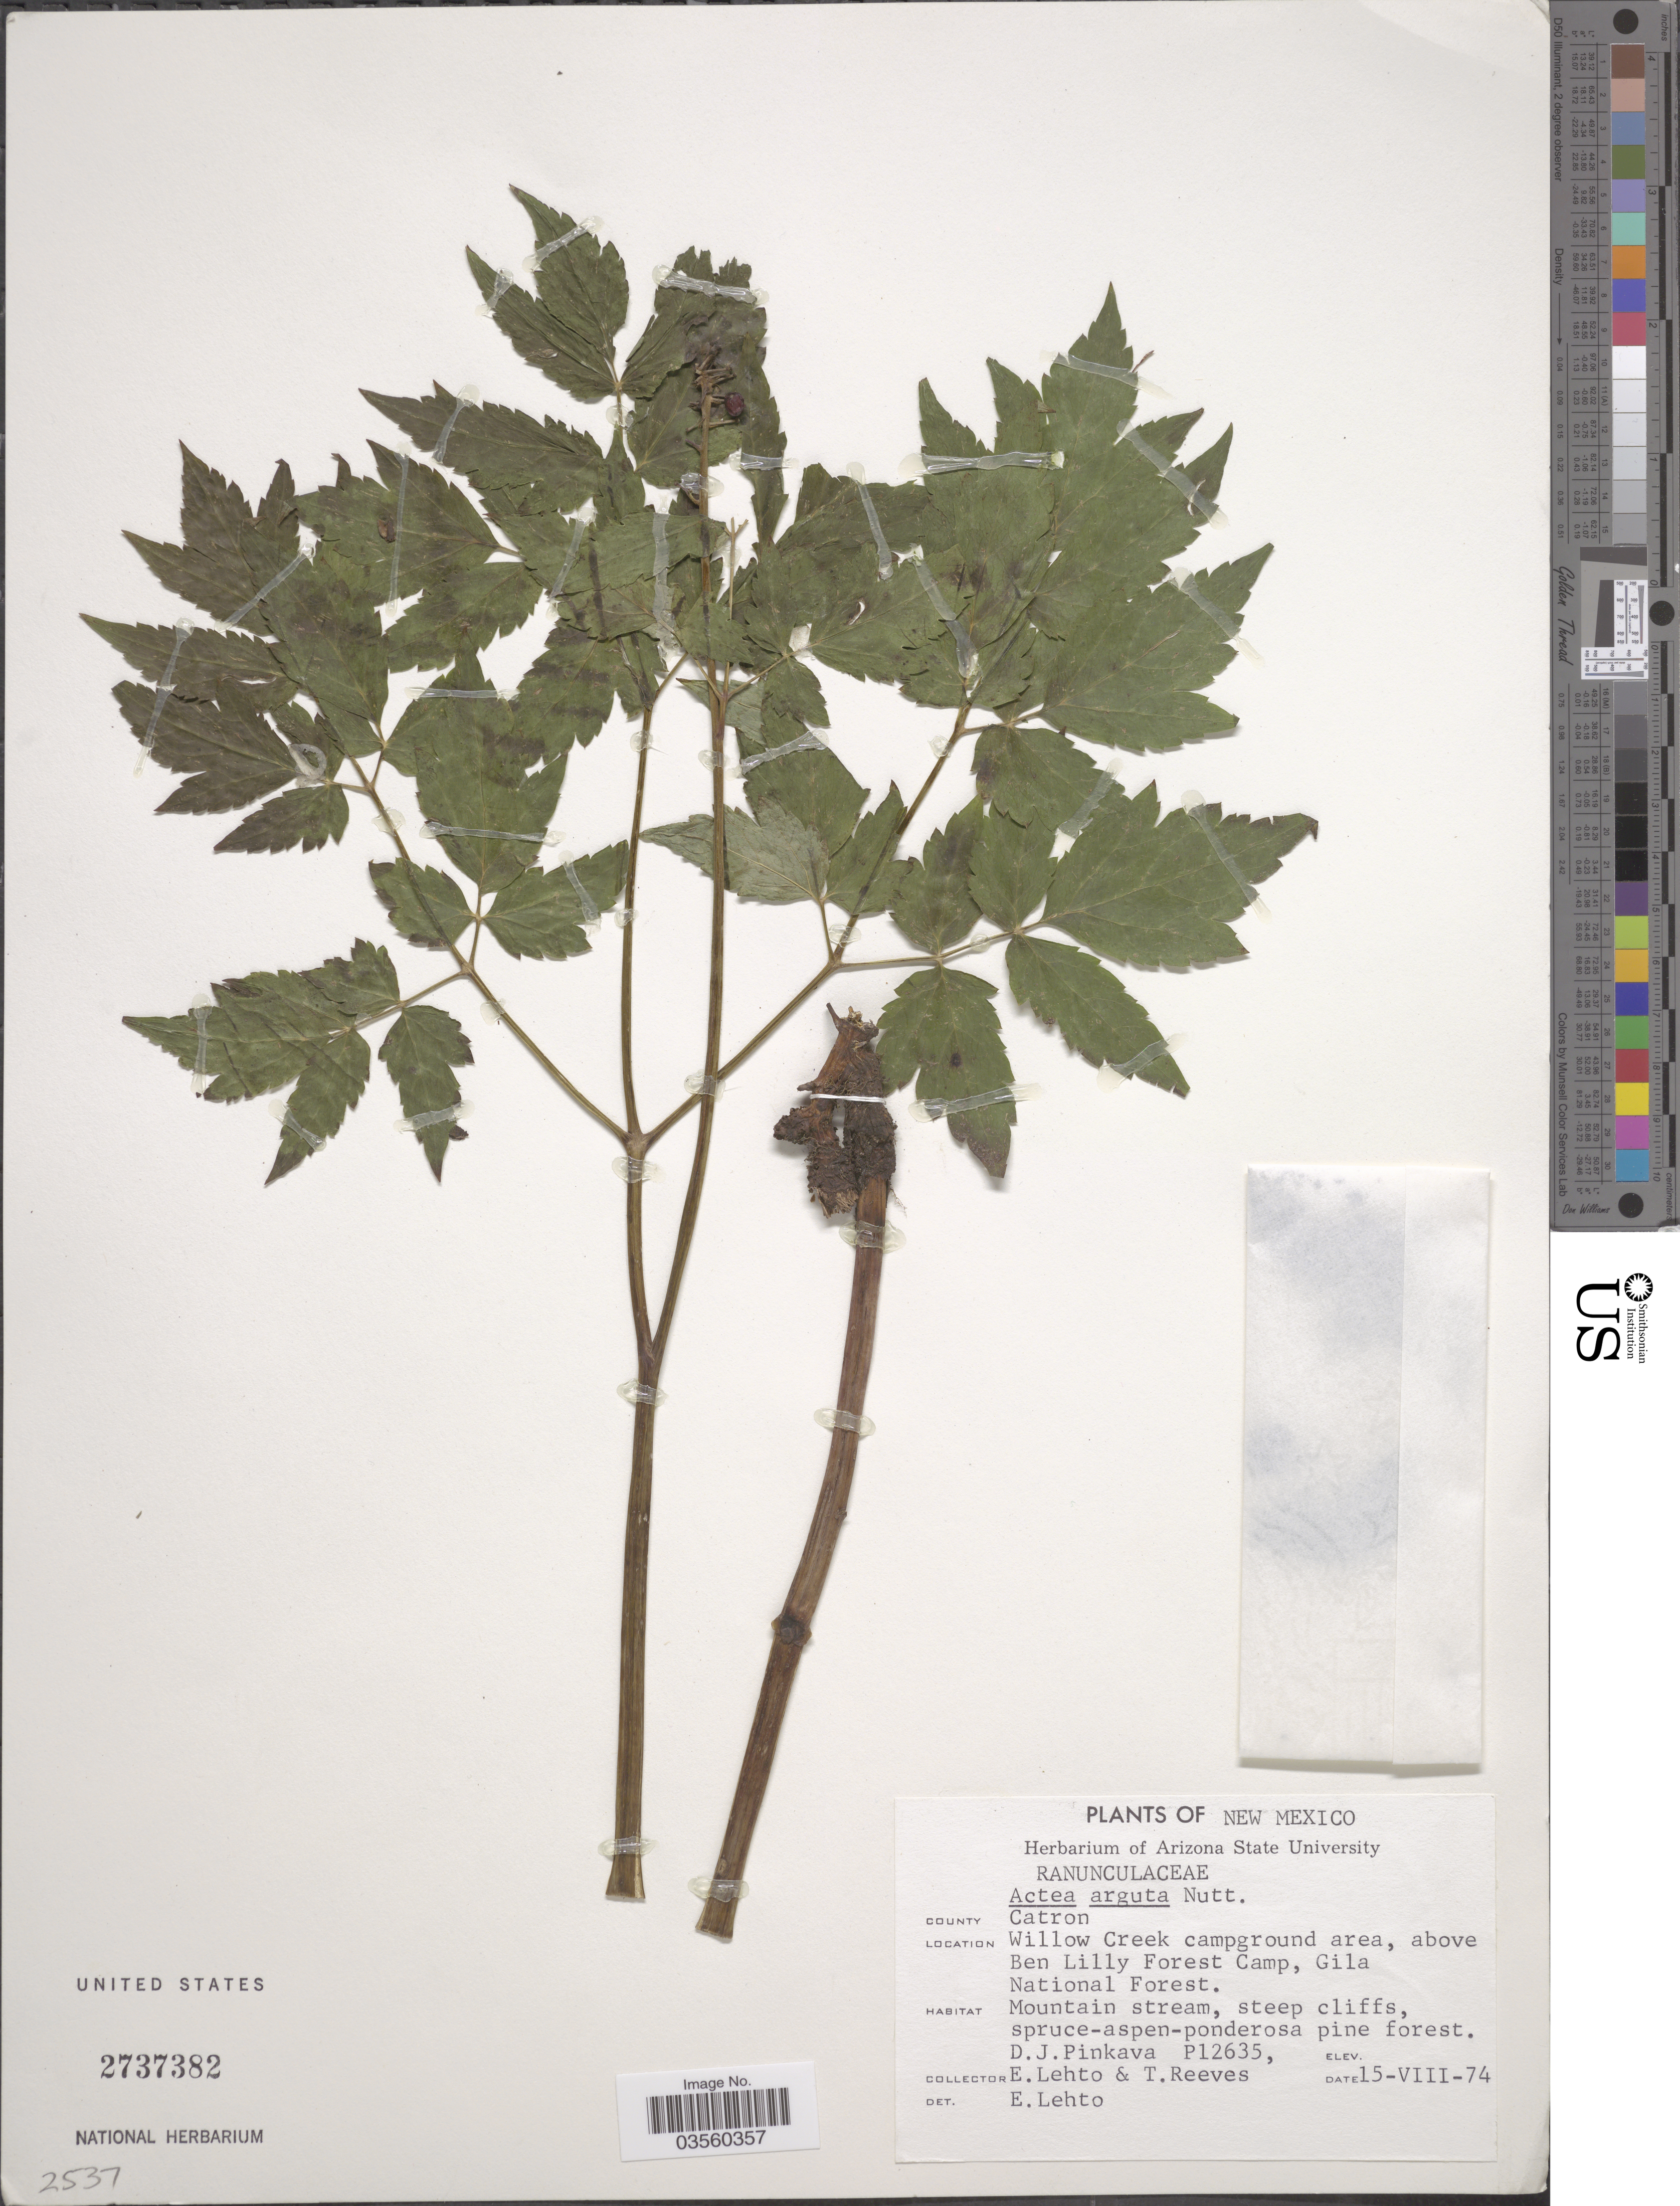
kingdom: Plantae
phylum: Tracheophyta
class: Magnoliopsida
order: Ranunculales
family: Ranunculaceae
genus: Actaea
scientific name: Actaea rubra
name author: (Aiton) Willd.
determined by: Strong, M. T., (US), Smithsonian Institution - National Museum of Natural History (UNITED STATES)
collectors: E. Lehto & T. Reeves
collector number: P12635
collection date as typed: Transcribed d/m/y: 15/8/74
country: United States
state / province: New Mexico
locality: County Catron. Willow Creek campground area, above Ben Lilly Forest Camp, Gila National Forest.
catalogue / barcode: US 2737382